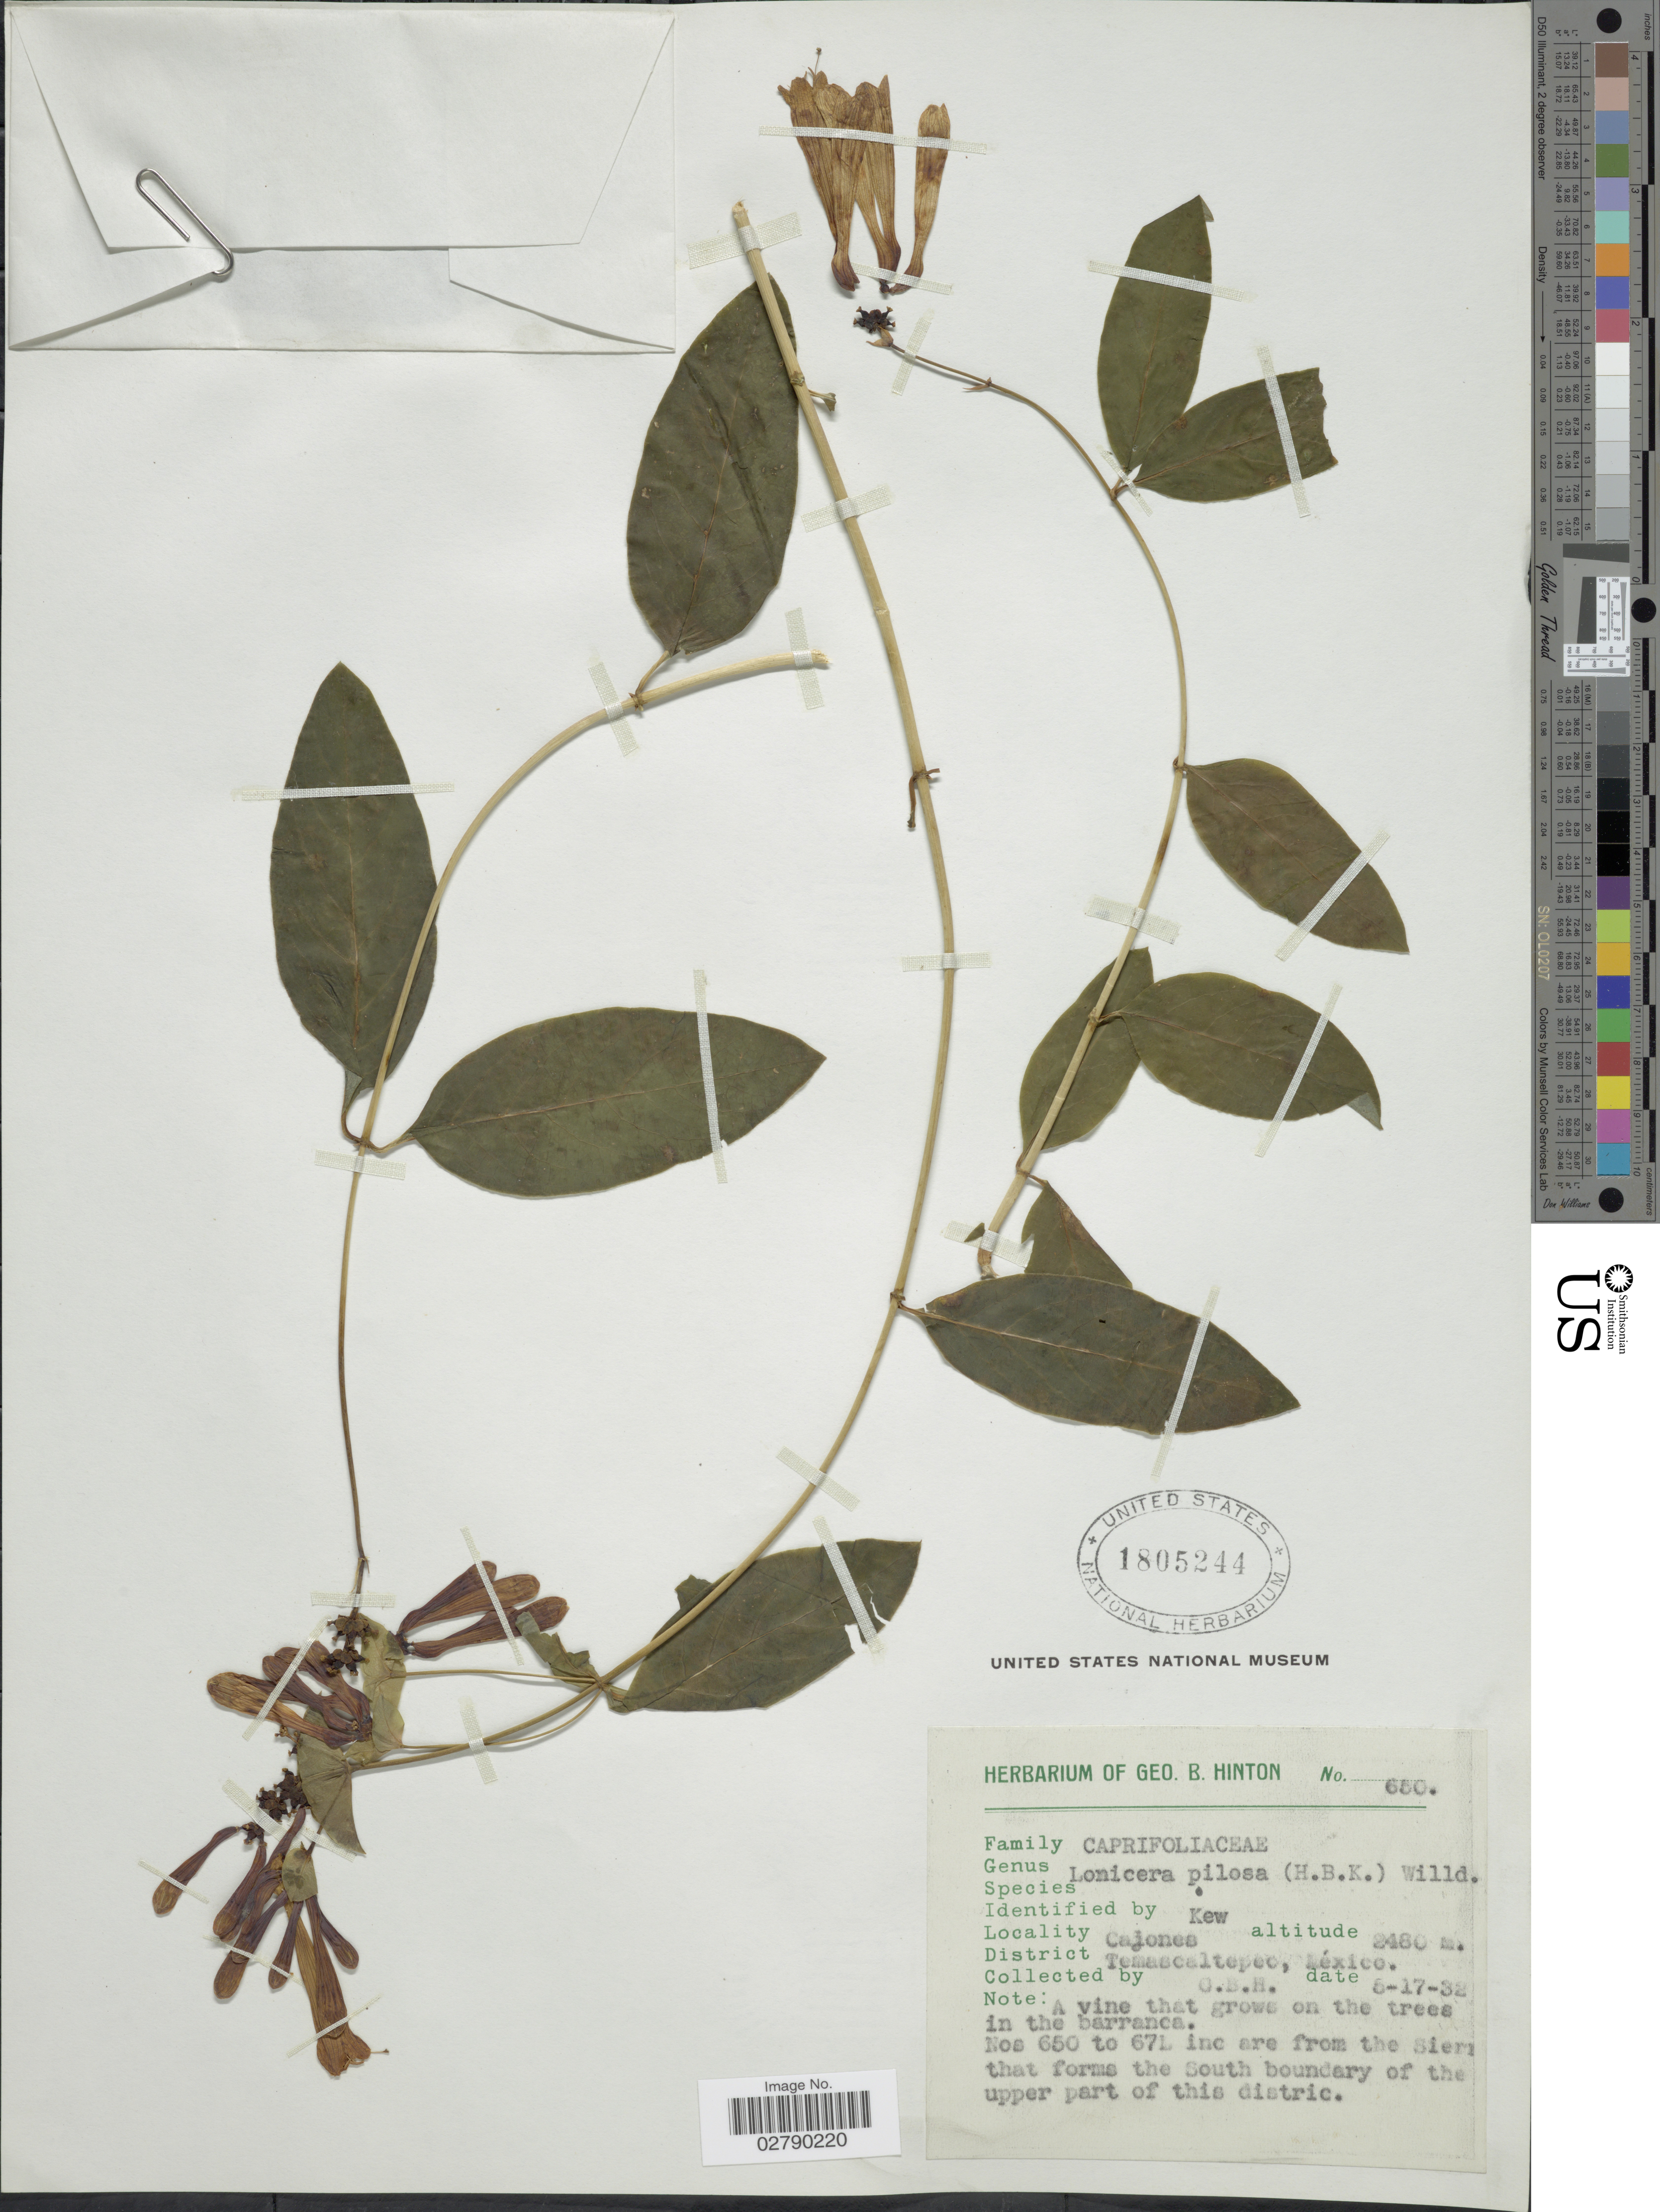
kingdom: Plantae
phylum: Tracheophyta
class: Magnoliopsida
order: Dipsacales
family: Caprifoliaceae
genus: Lonicera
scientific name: Lonicera pilosa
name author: Willd. ex Kunth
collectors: G. B. Hinton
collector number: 650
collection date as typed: Transcribed d/m/y: 17/5/32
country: Mexico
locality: Cajones. District Temascaltepec.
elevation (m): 2480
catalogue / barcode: US 1805244